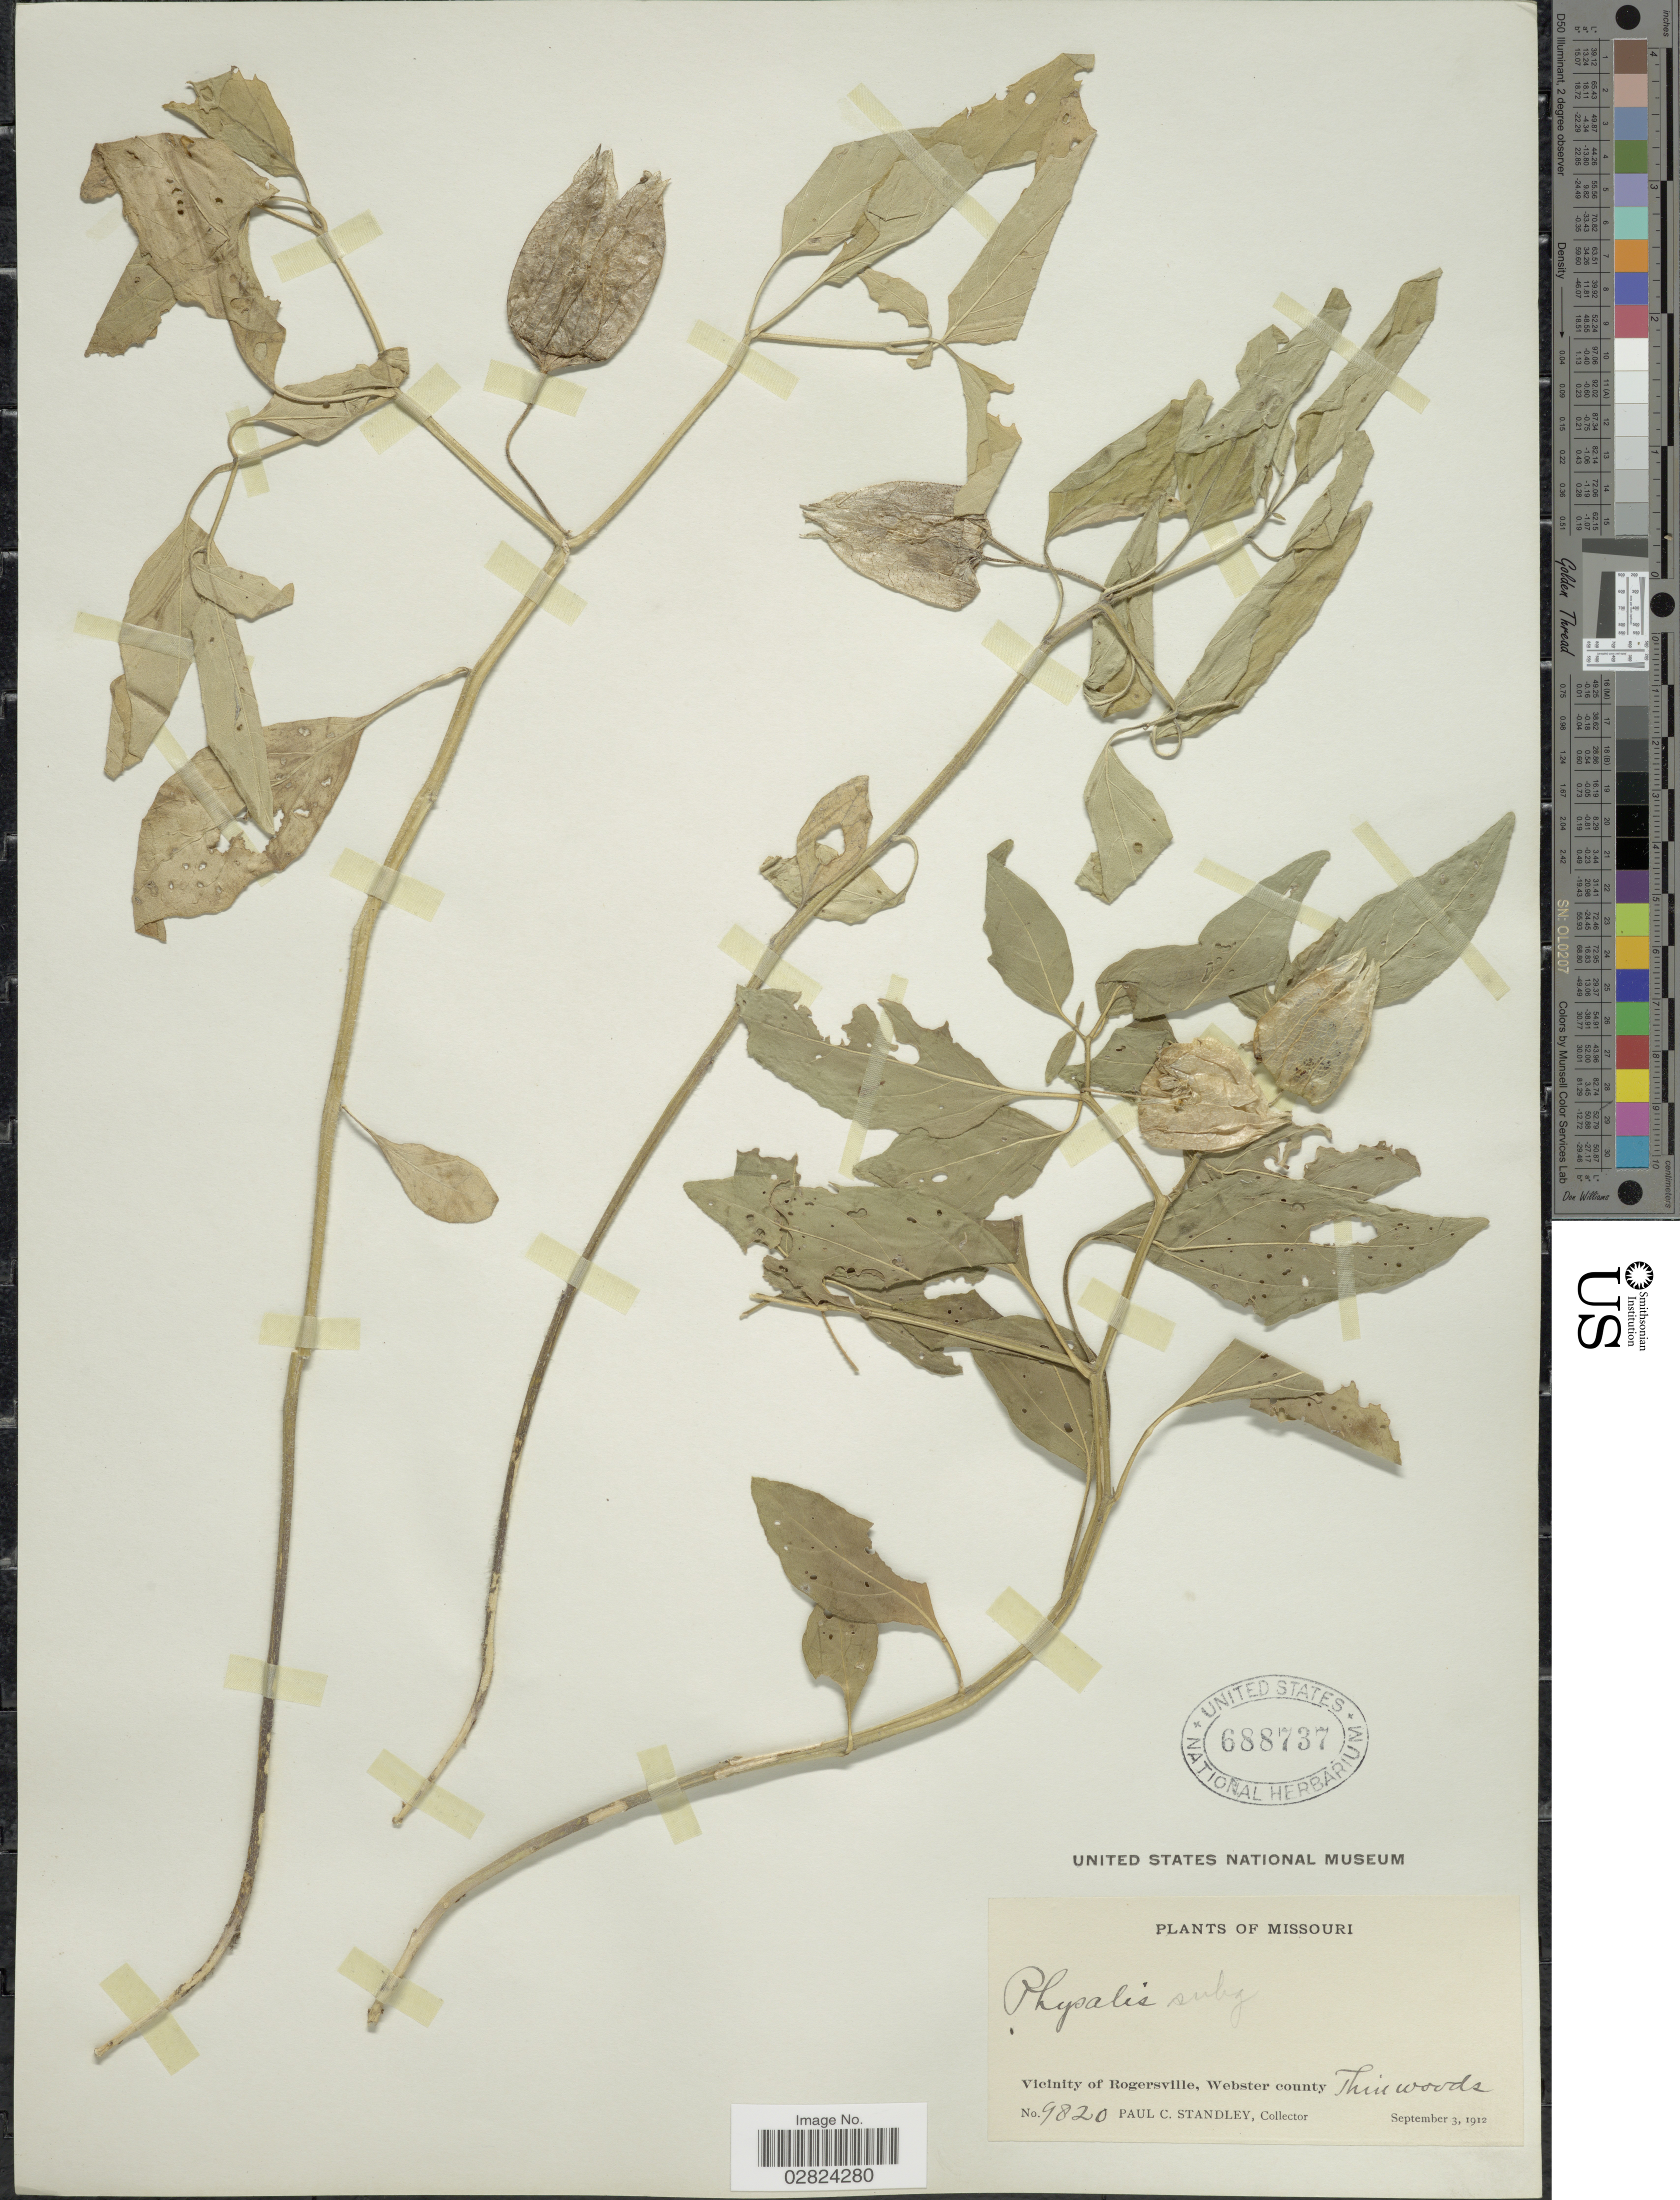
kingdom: Plantae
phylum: Tracheophyta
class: Magnoliopsida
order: Solanales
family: Solanaceae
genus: Physalis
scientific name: Physalis subglabrata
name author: Mack. & Bush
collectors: P. C. Standley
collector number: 9820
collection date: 1912-09-03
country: United States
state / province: Missouri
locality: Vicinity of Rogersville, Webster County.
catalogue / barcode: US 688737